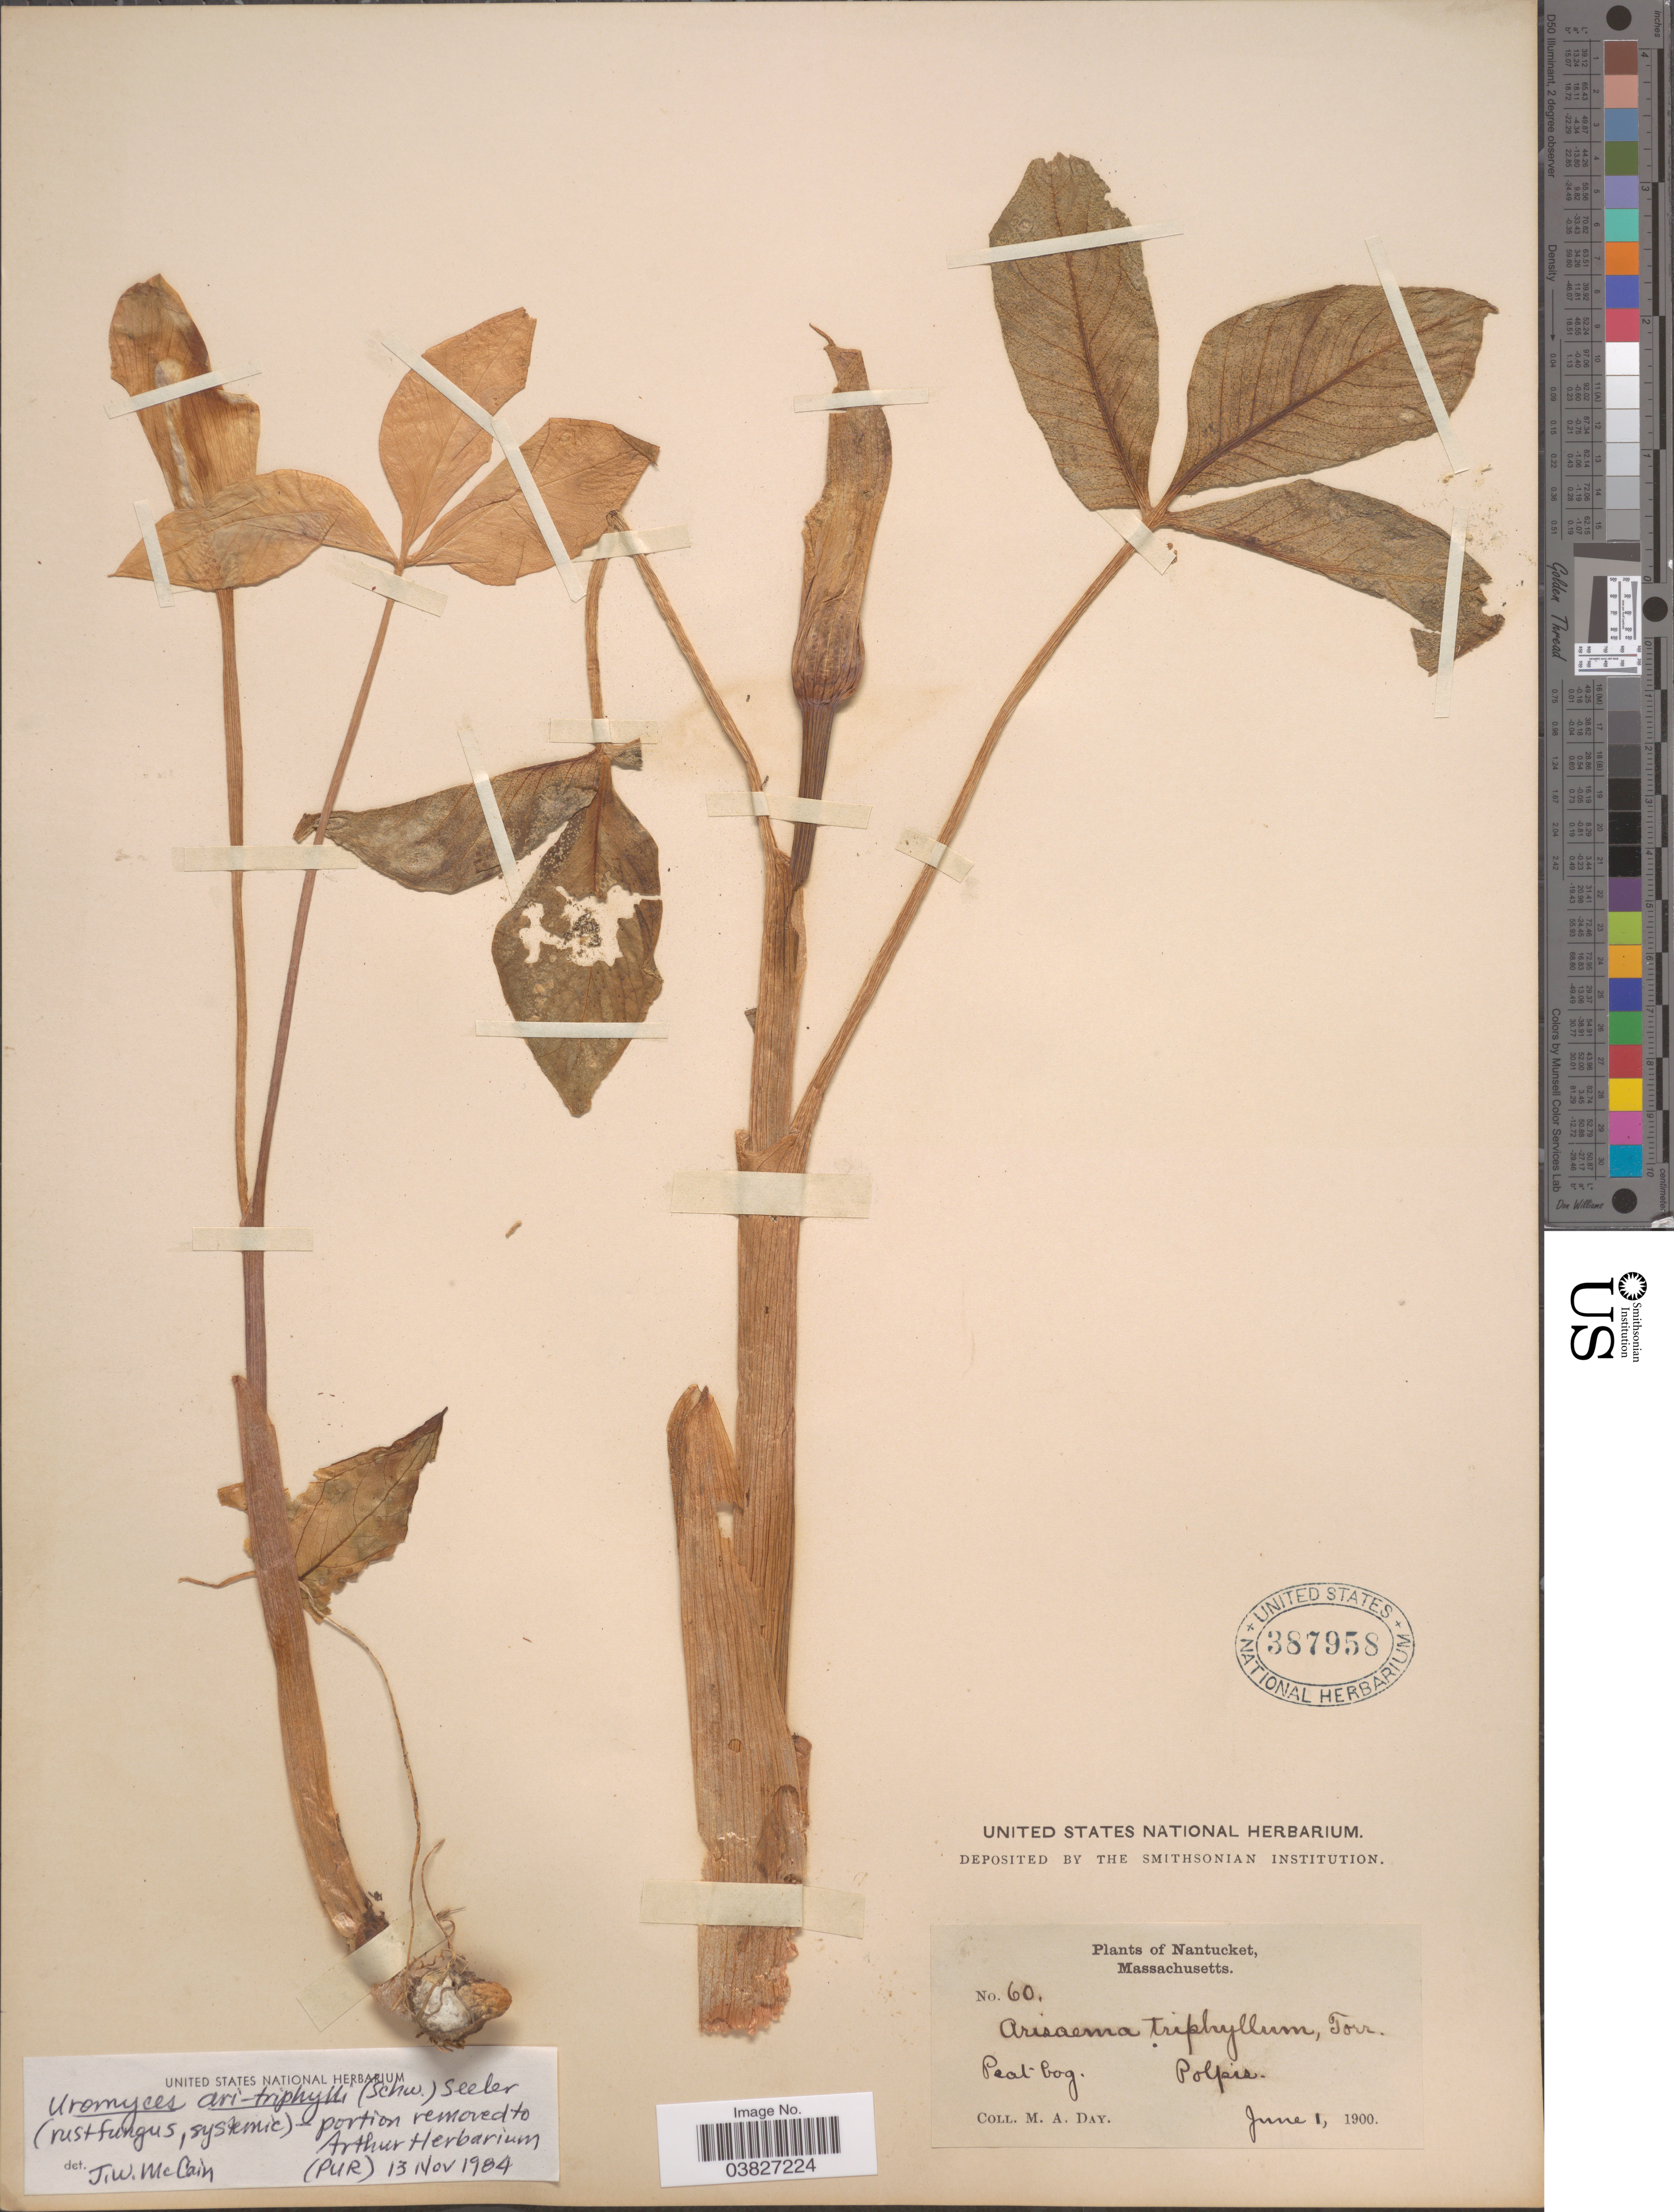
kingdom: Plantae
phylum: Tracheophyta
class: Liliopsida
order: Alismatales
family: Araceae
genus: Arisaema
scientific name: Arisaema triphyllum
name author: (L.) Schott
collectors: M. Day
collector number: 60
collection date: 1900-06-01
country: United States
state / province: Massachusetts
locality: Nantucket. Polpis.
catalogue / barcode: US 387958